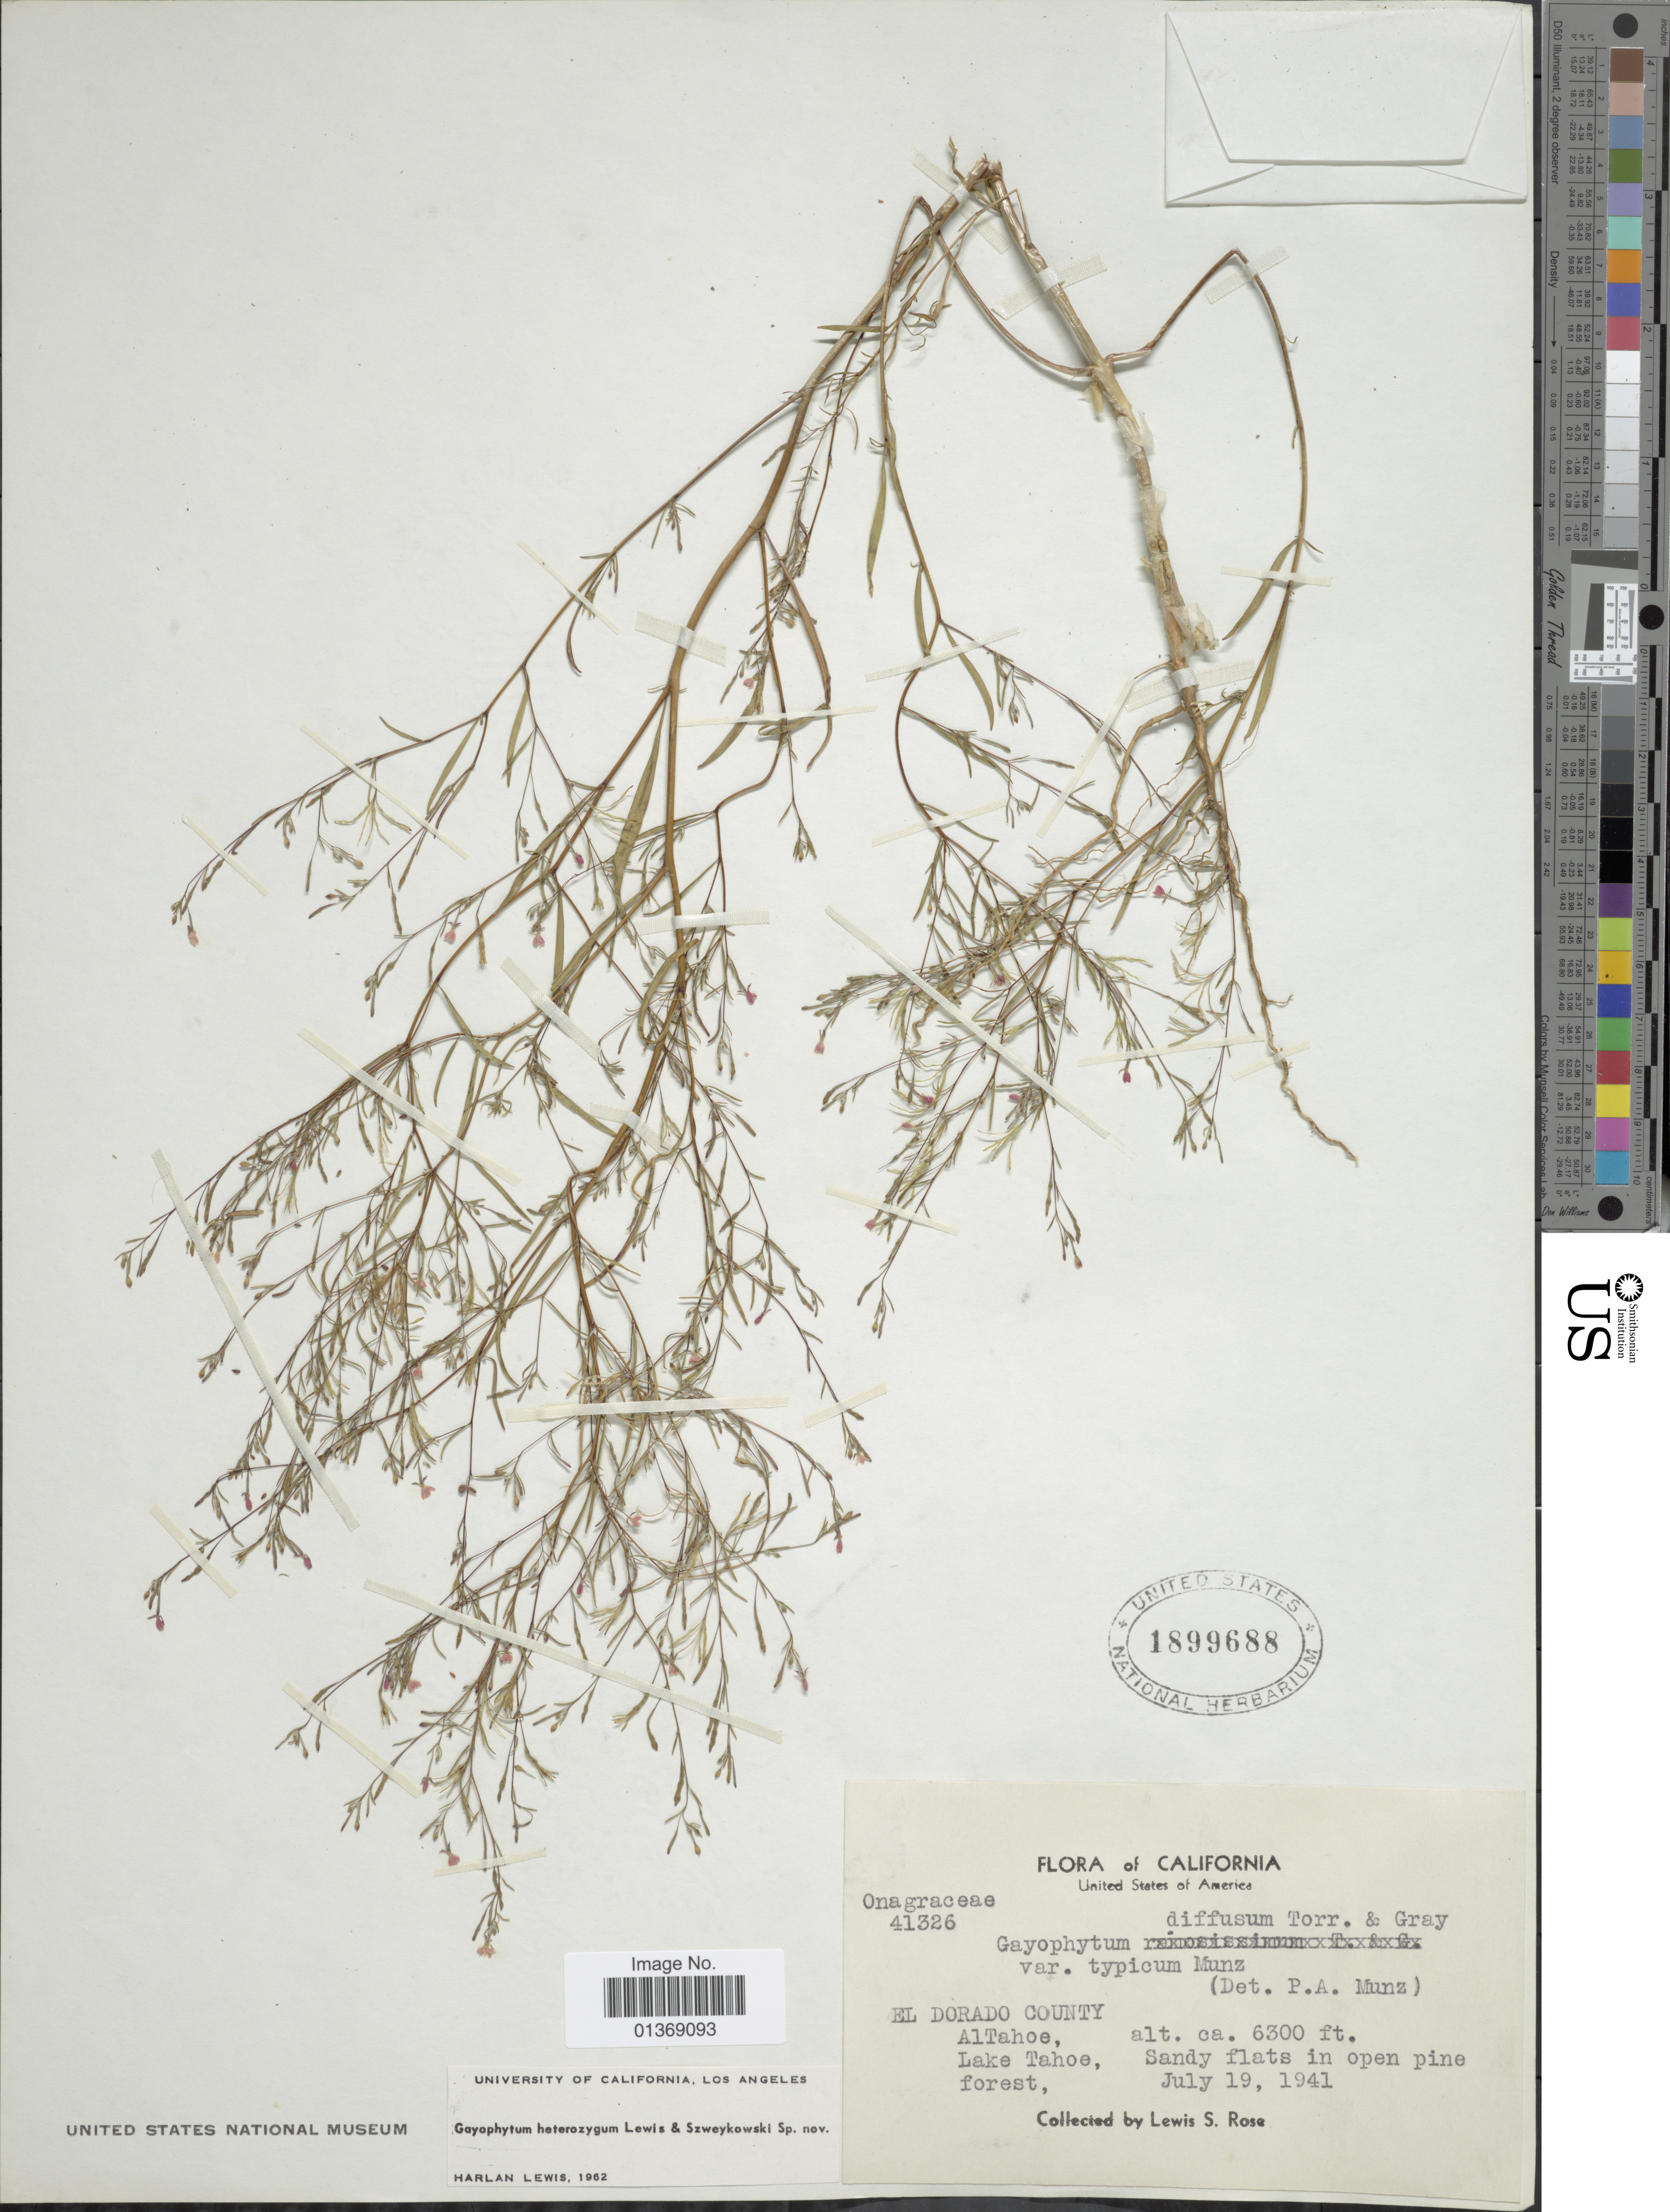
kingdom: Plantae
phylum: Tracheophyta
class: Magnoliopsida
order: Myrtales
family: Onagraceae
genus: Gayophytum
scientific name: Gayophytum heterozygum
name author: F. H. Lewis & Szweyk.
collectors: L. S. Rose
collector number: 41326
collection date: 1941-07-19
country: United States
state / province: California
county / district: El Dorado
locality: El Dorado County, AlTahoe, Lake Tahoe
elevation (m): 1920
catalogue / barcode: US 1899688